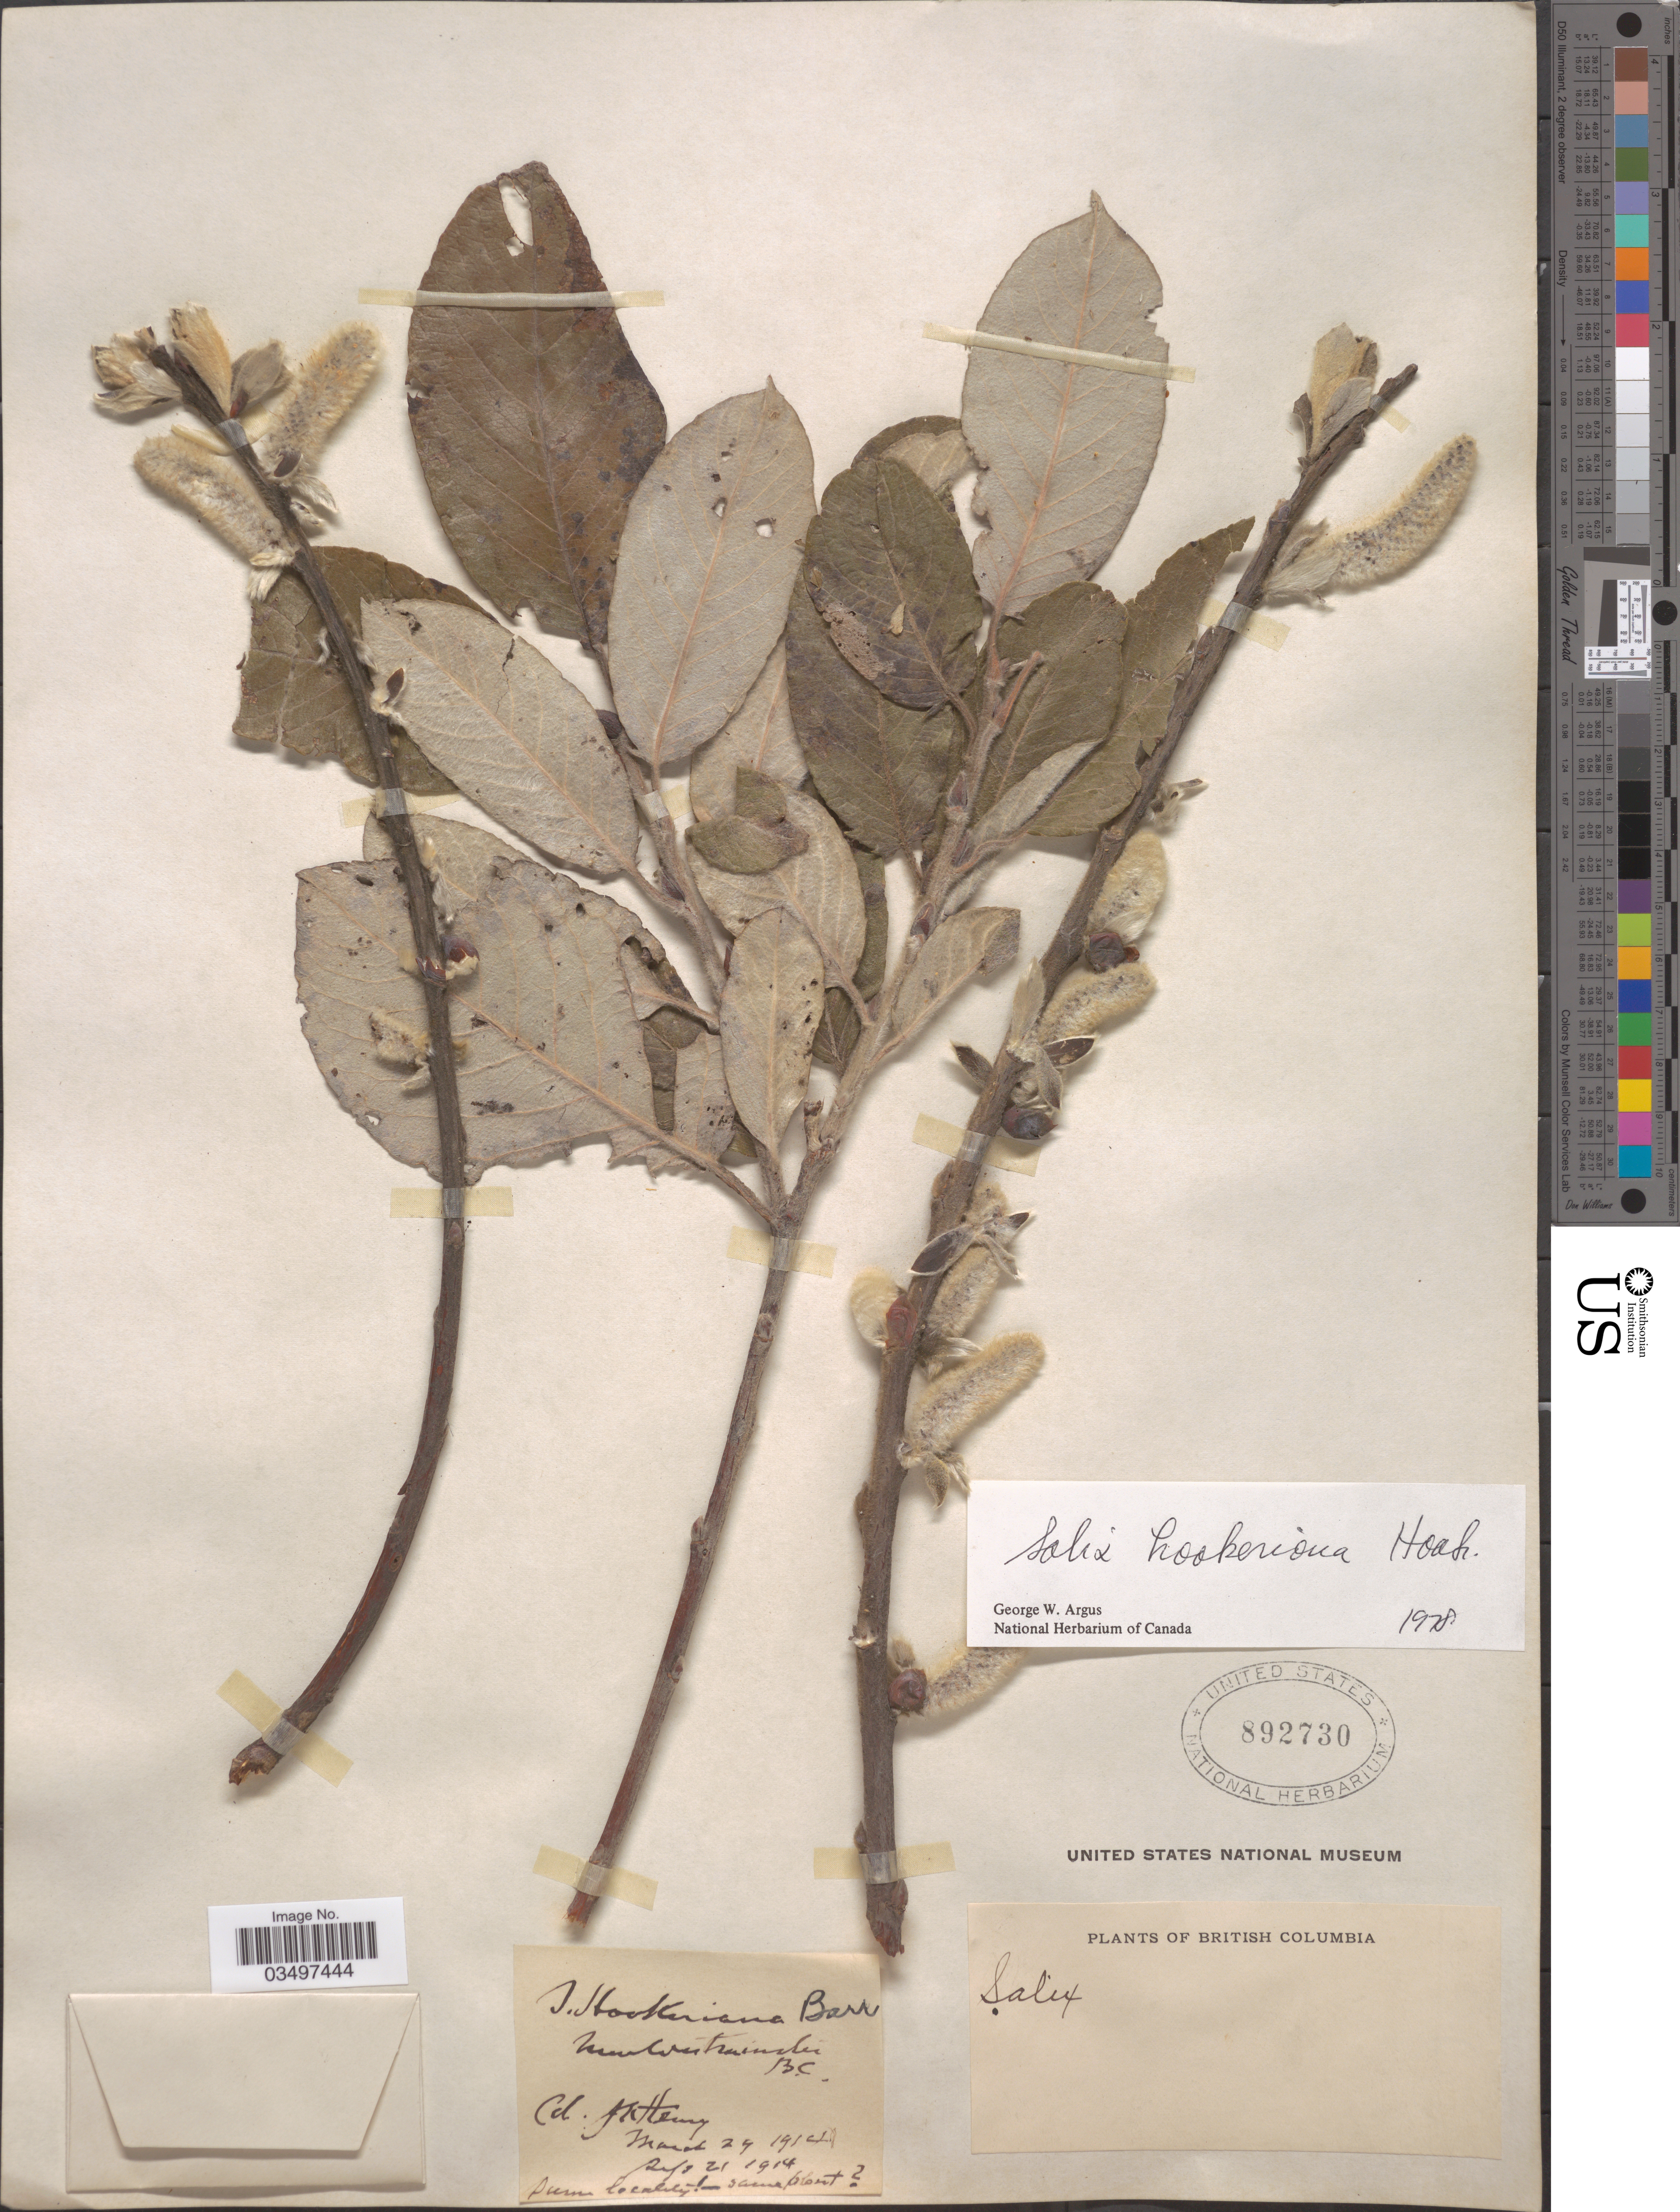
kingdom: Plantae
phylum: Tracheophyta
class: Magnoliopsida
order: Malpighiales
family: Salicaceae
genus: Salix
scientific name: Salix hookeriana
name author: Barratt ex Hook.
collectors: J. K. Henry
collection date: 1914-03-29/1914-08-21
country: Canada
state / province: British Columbia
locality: New Westminster.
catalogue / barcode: US 892730